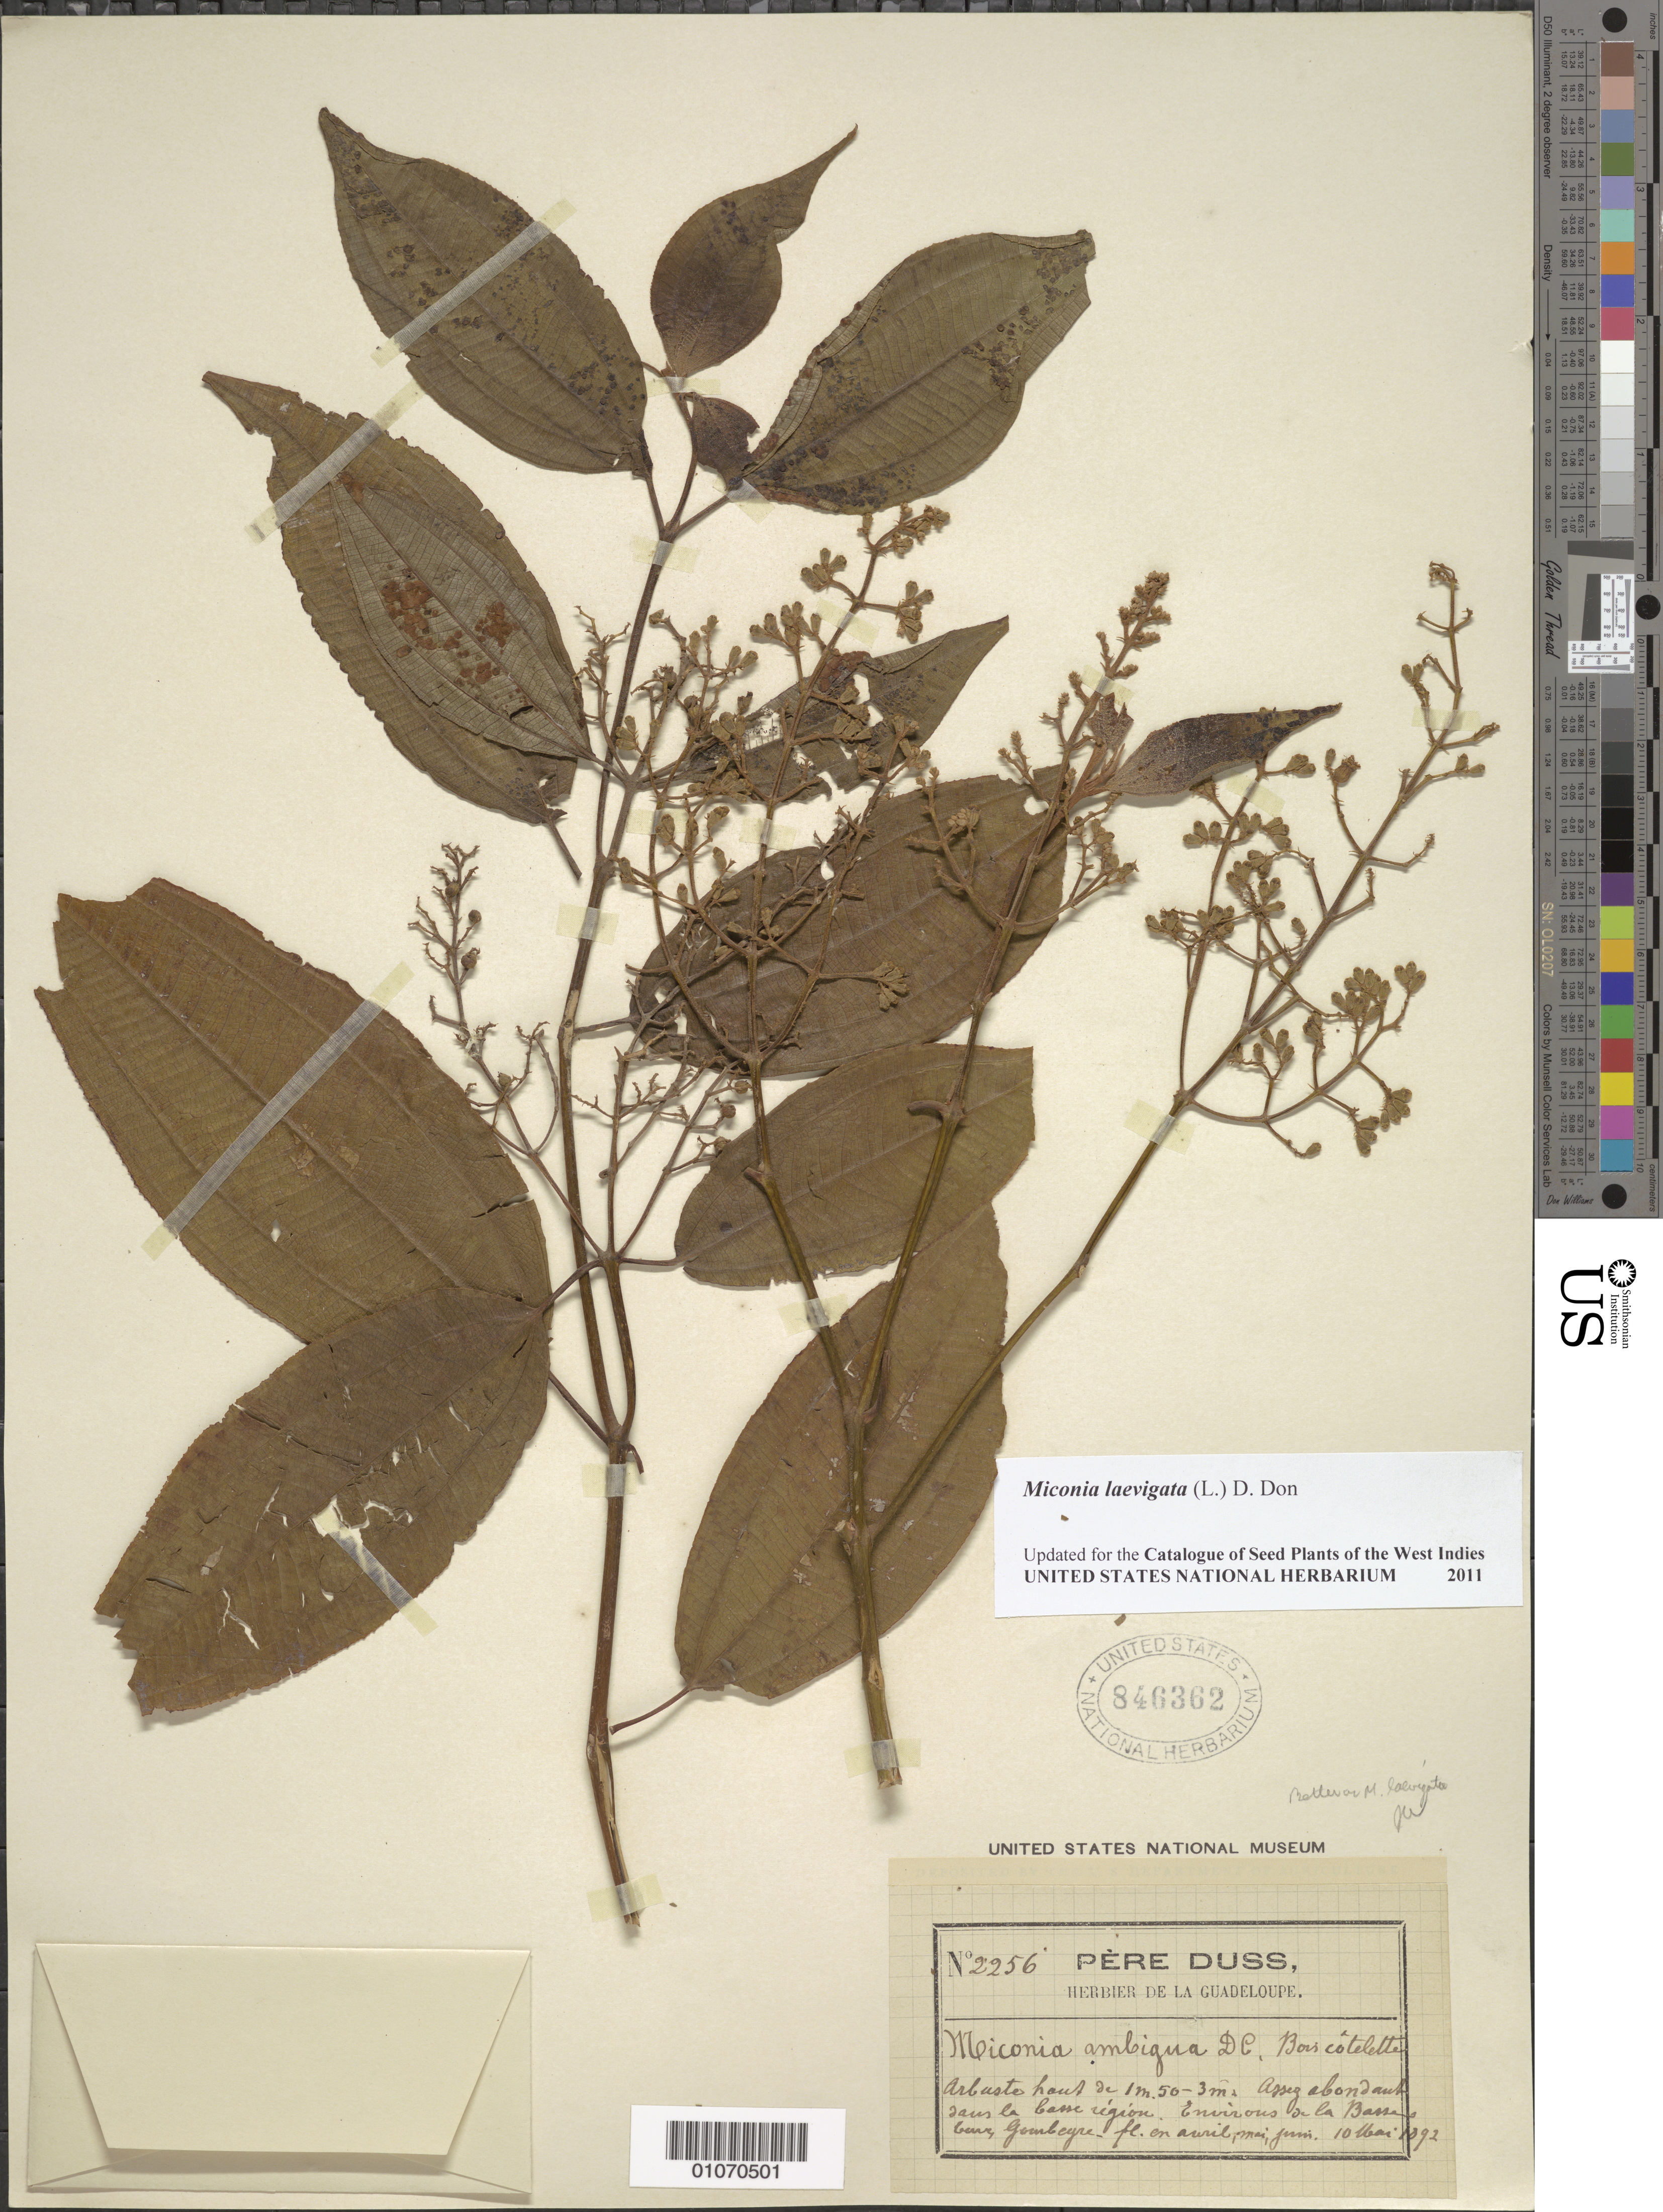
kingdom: Plantae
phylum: Tracheophyta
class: Magnoliopsida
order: Myrtales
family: Melastomataceae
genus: Miconia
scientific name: Miconia laevigata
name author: (L.) D. Don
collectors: Père Duss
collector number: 2256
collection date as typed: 10 May 1892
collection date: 1892-05-10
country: Guadeloupe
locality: Gourbeyre, de la Basse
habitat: Assez abondant sans la basse région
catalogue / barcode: US 846362